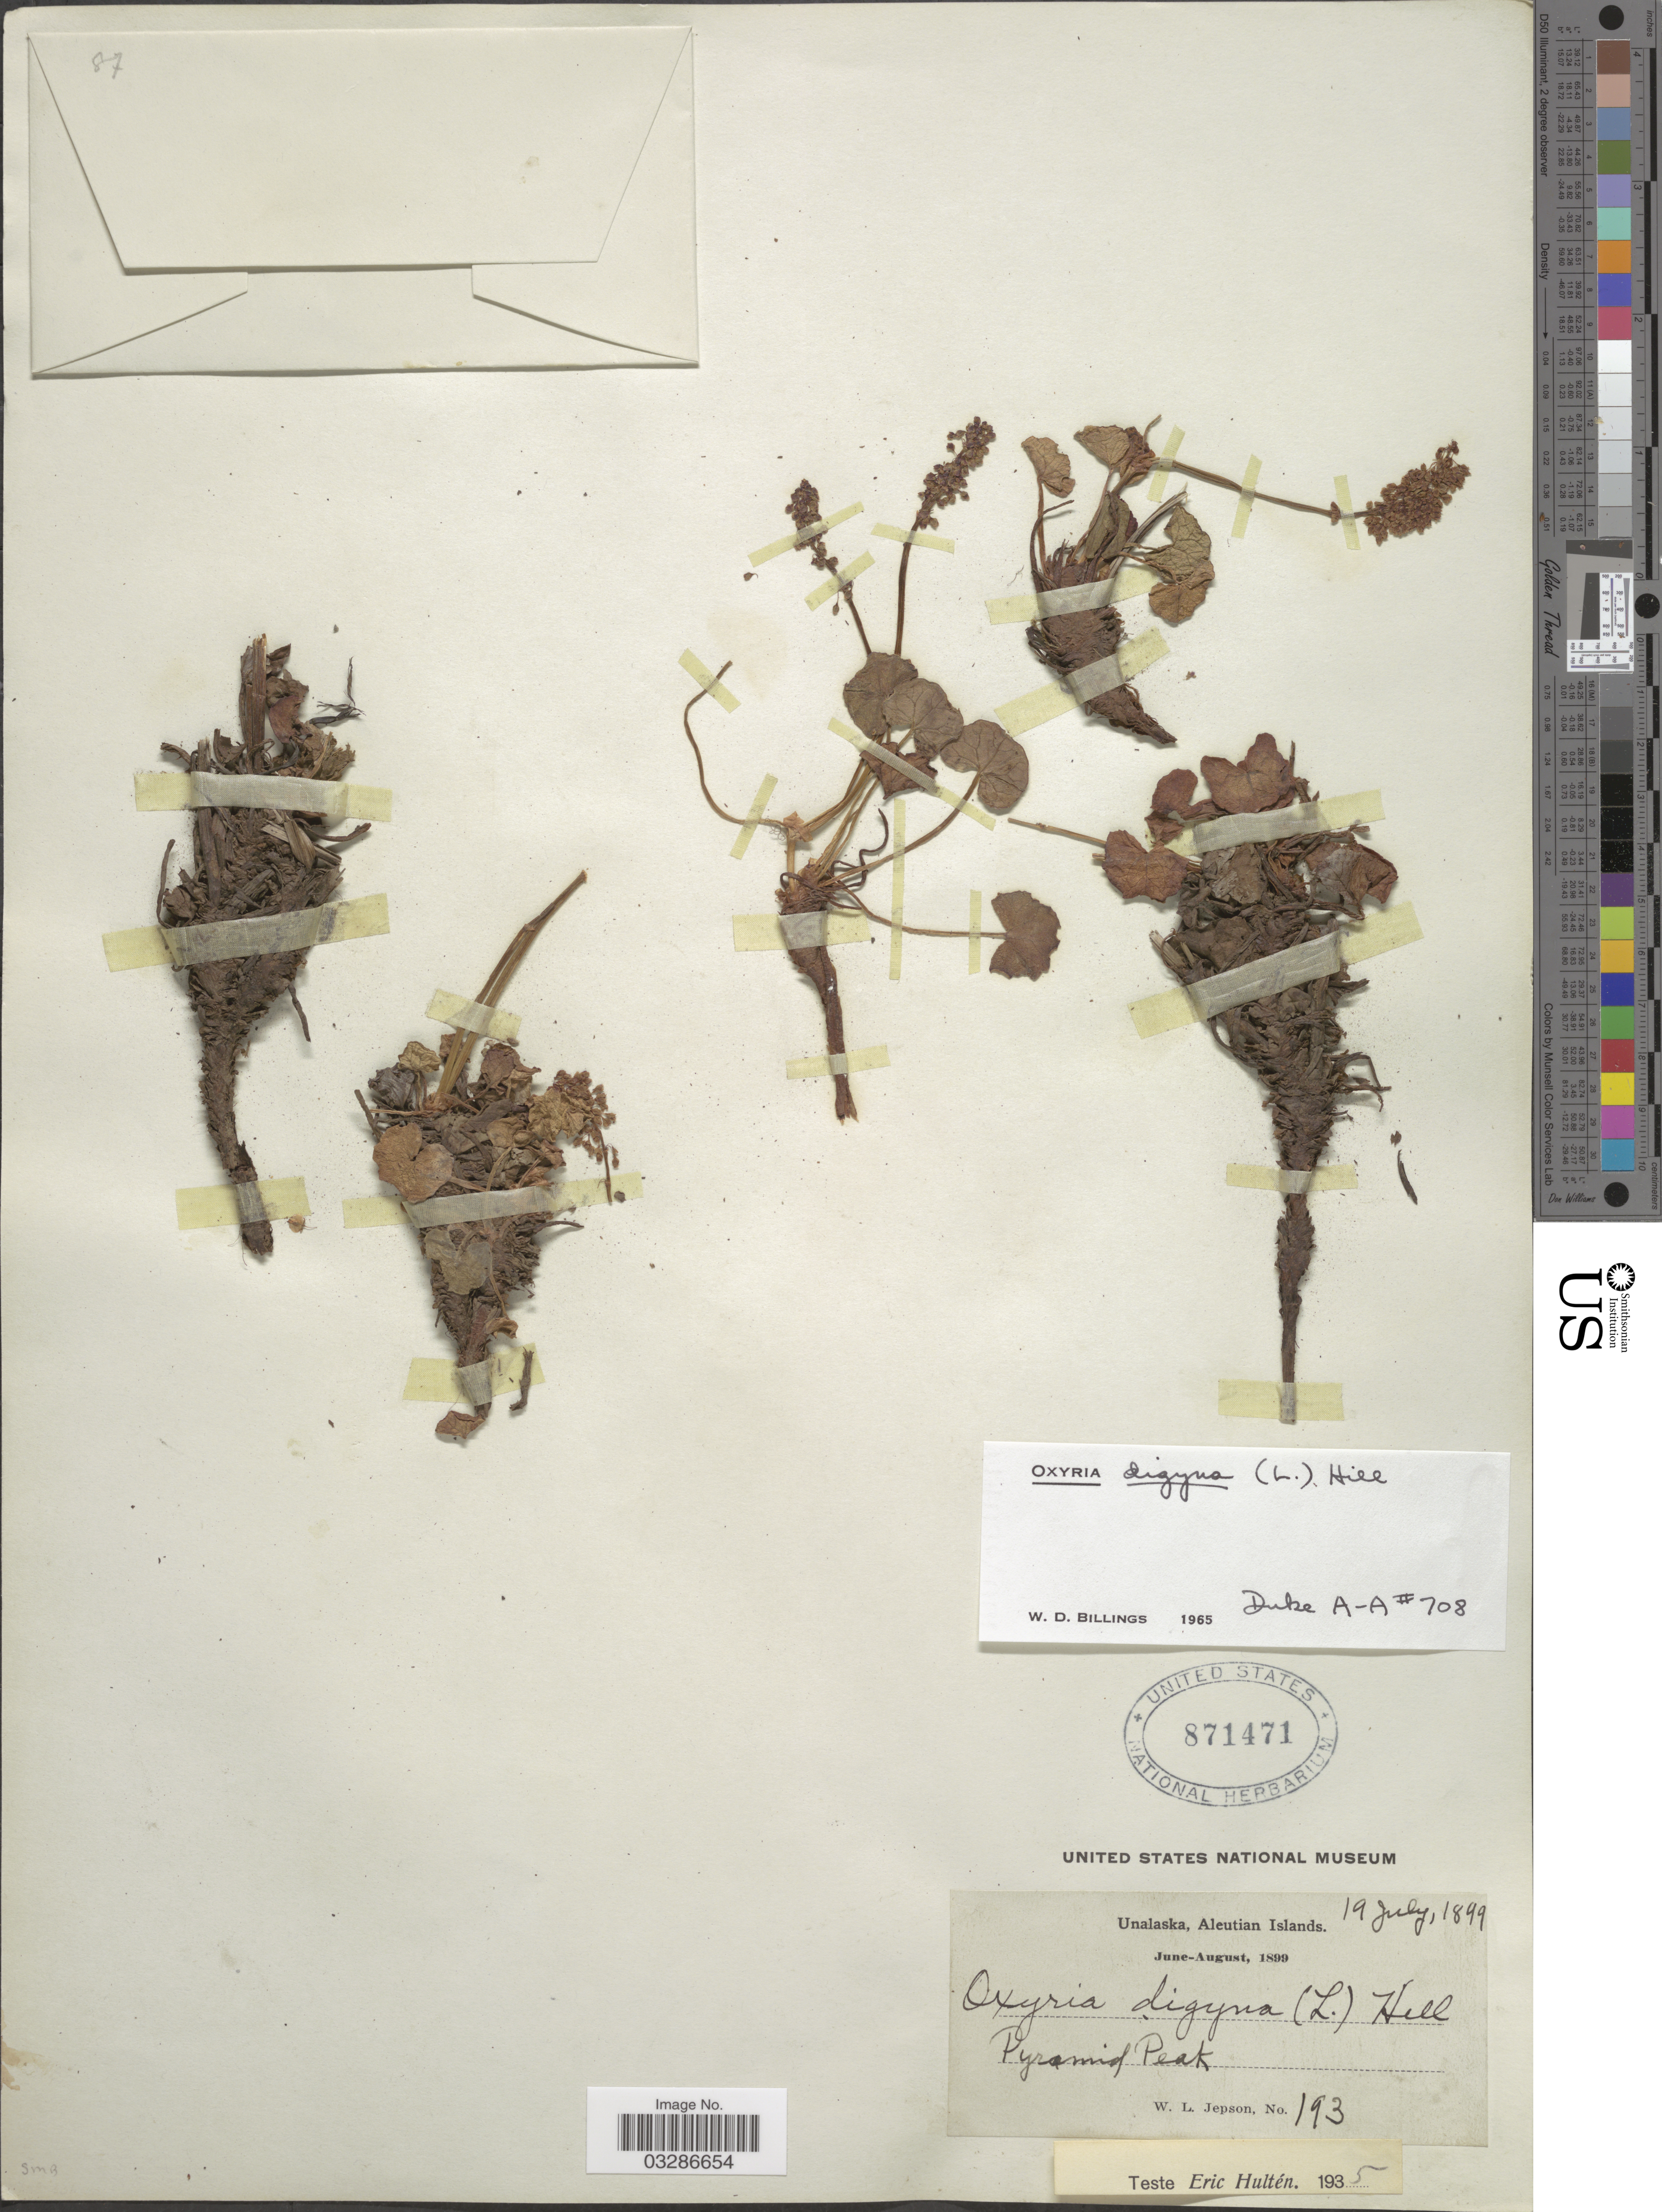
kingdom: Plantae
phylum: Tracheophyta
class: Magnoliopsida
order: Caryophyllales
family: Polygonaceae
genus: Oxyria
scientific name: Oxyria digyna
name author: (L.) Hill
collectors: W. L. Jepson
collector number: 193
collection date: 1899-07-19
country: United States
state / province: Alaska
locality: Unalaska, Aleutian Islands, Pyramid Peak.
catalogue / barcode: US 871471